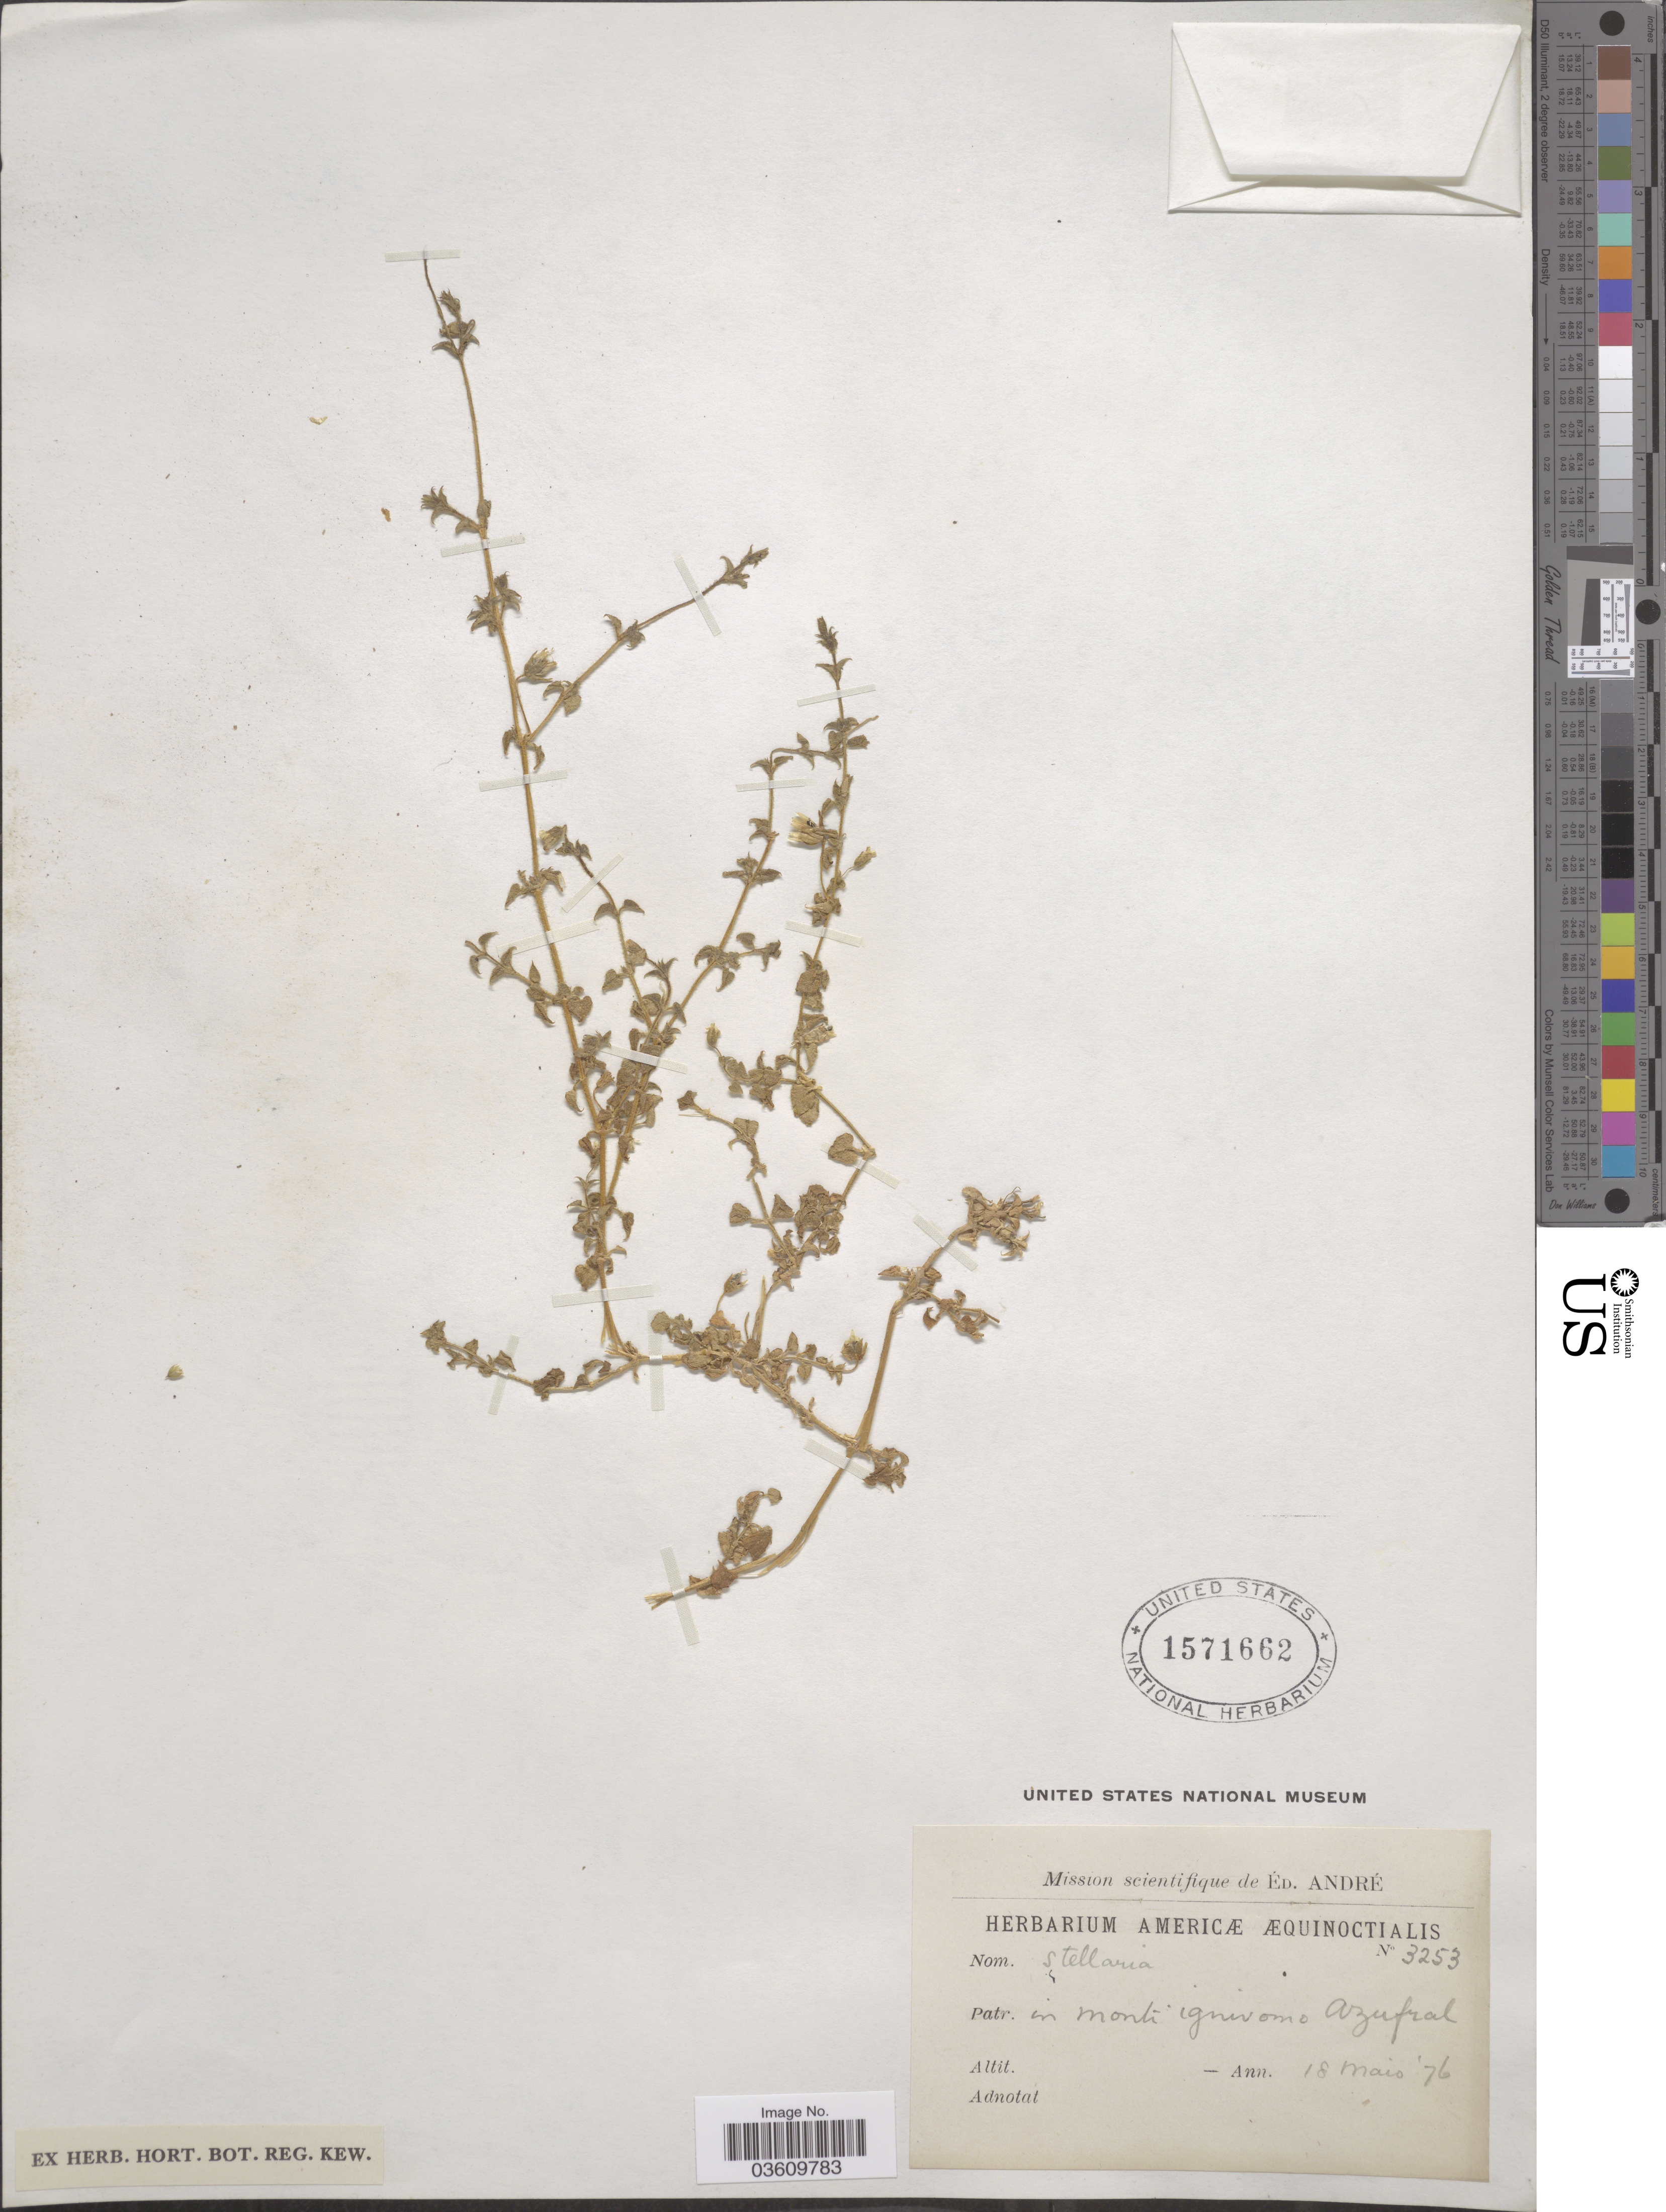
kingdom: Plantae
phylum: Tracheophyta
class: Magnoliopsida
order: Caryophyllales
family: Caryophyllaceae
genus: Stellaria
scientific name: Stellaria sp.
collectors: É. F. André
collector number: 3253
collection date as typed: Transcribed d/m/y: 18/5/76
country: Colombia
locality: Patr. in monti ignivomo Azufral.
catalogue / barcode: US 1571662